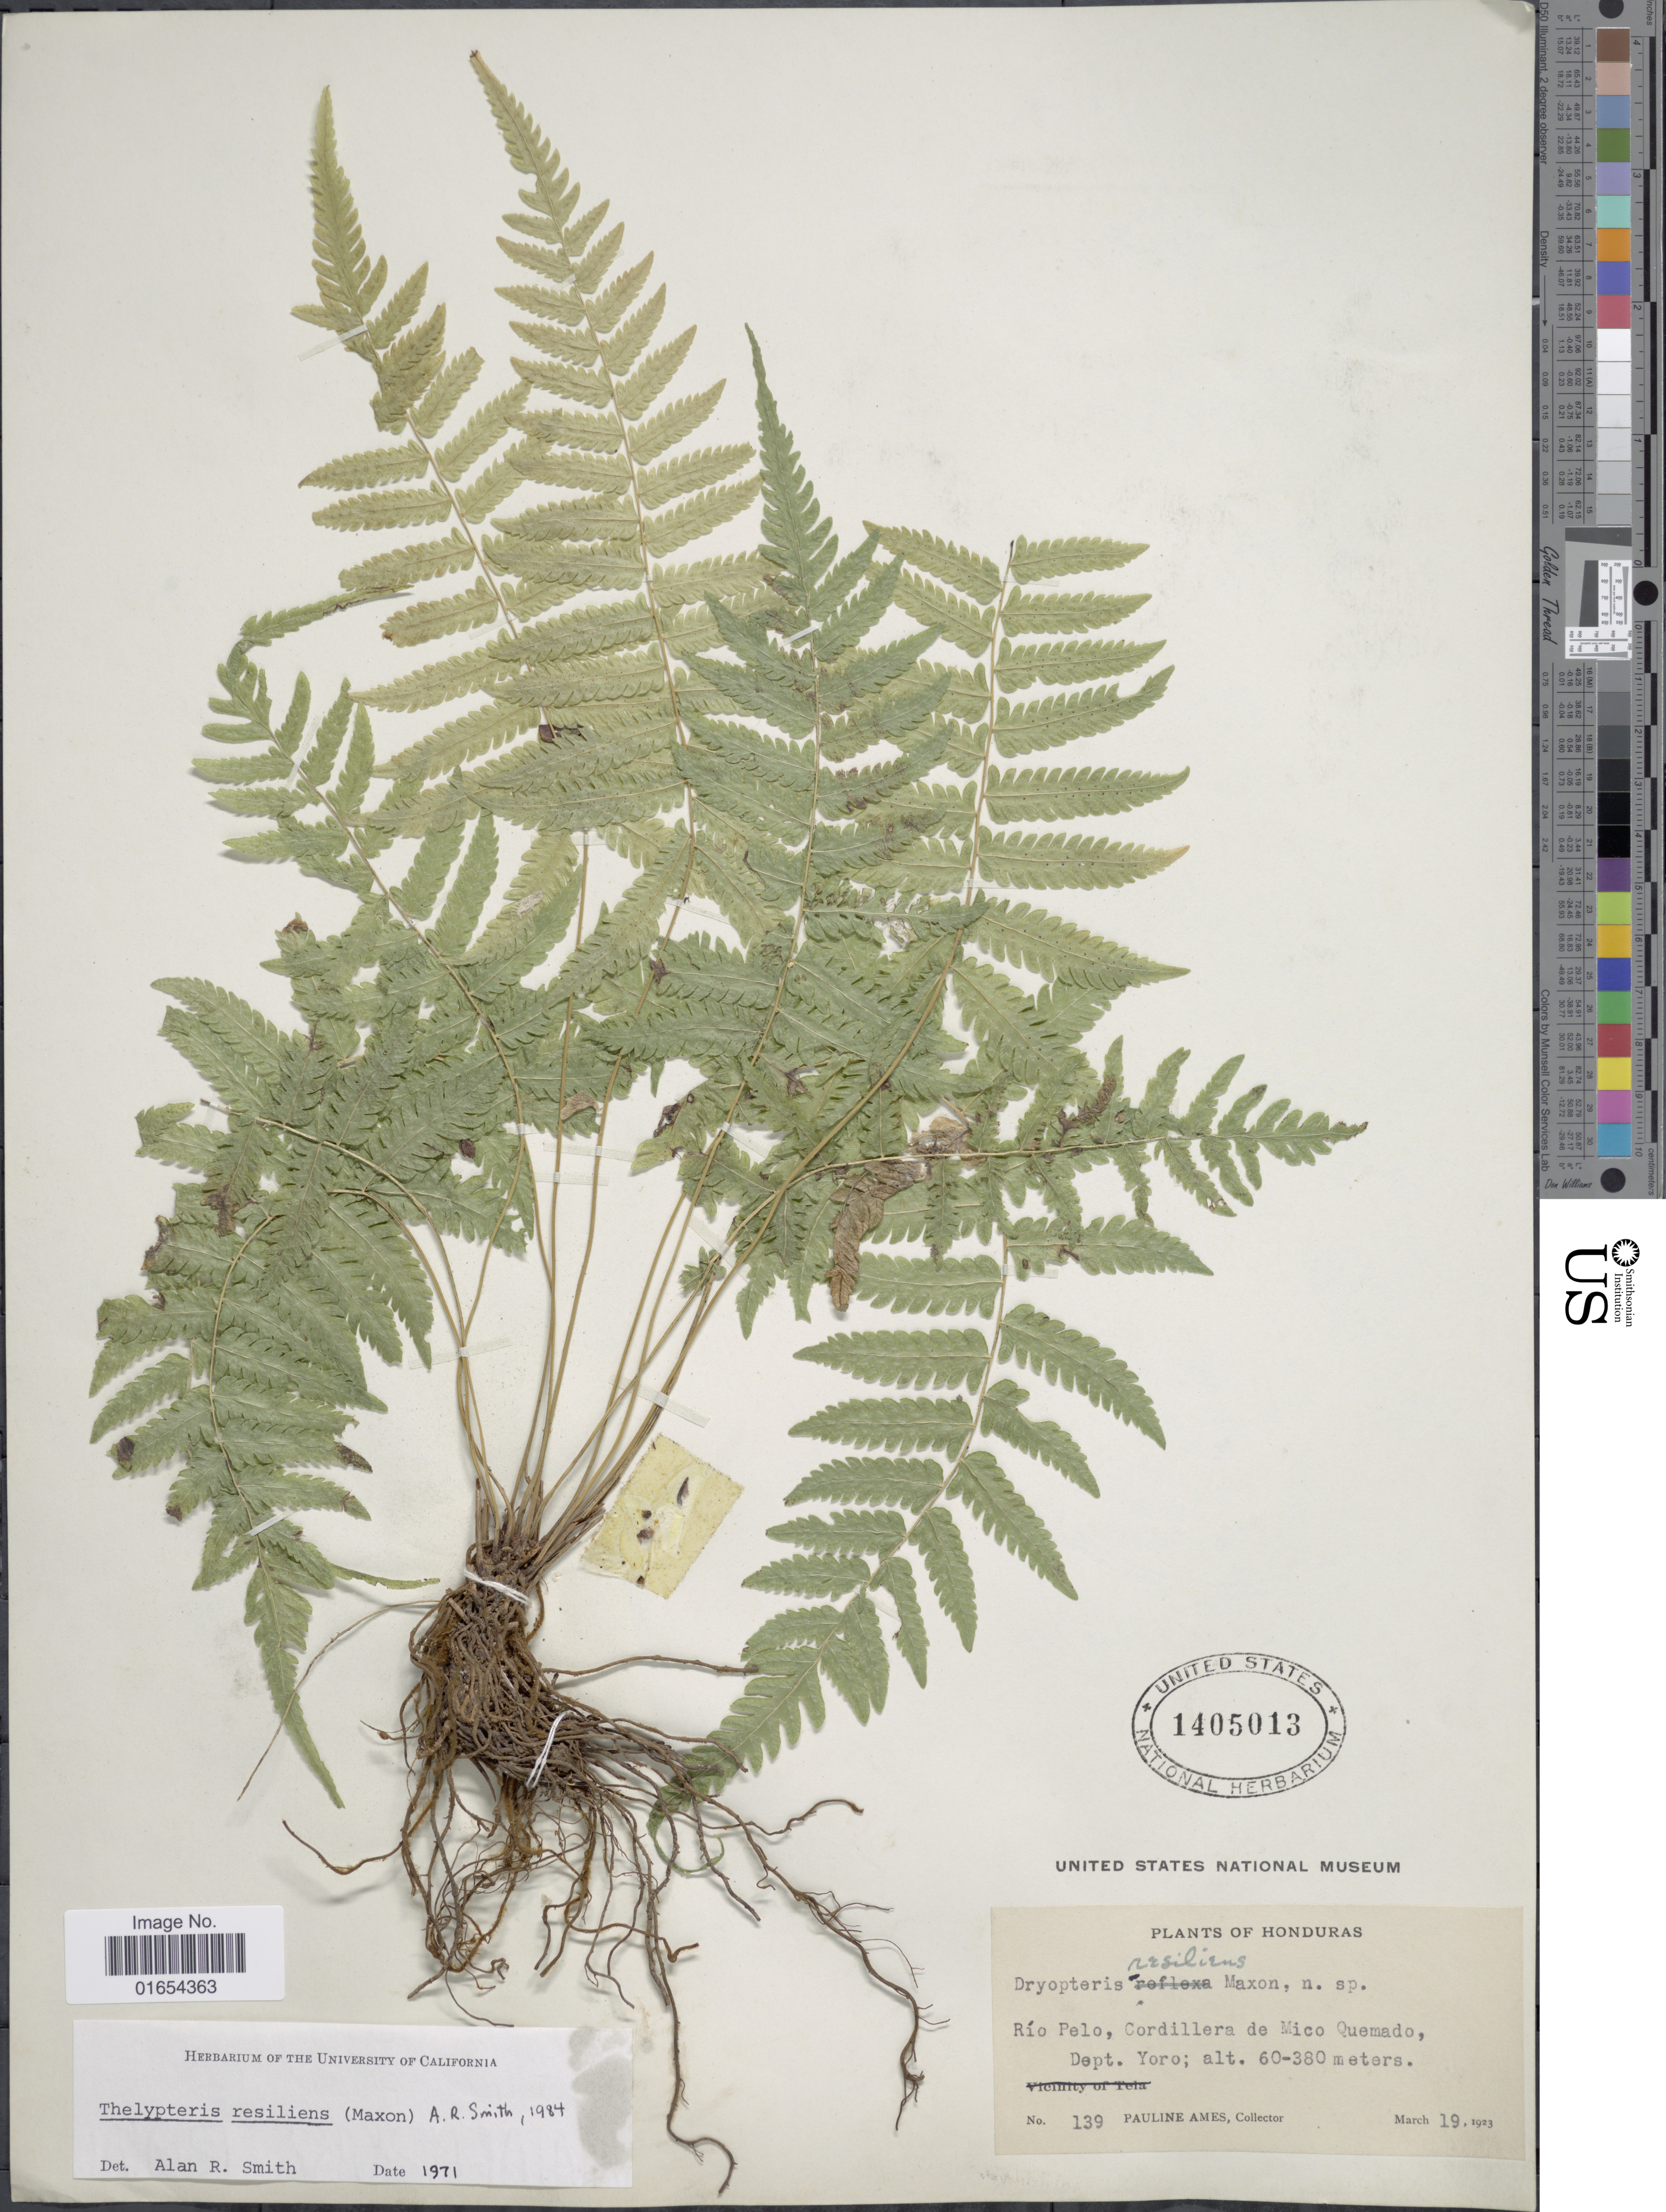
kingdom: Plantae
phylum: Tracheophyta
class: Polypodiopsida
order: Polypodiales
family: Thelypteridaceae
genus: Goniopteris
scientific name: Goniopteris resiliens (Maxon) comb. nov., ined 2015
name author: (Maxon)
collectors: P. Ames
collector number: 139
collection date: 1923-03-19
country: Honduras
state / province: Yoro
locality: Rio Pelo, Cordillera de Mico Quemado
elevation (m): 60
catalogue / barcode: US 1405013